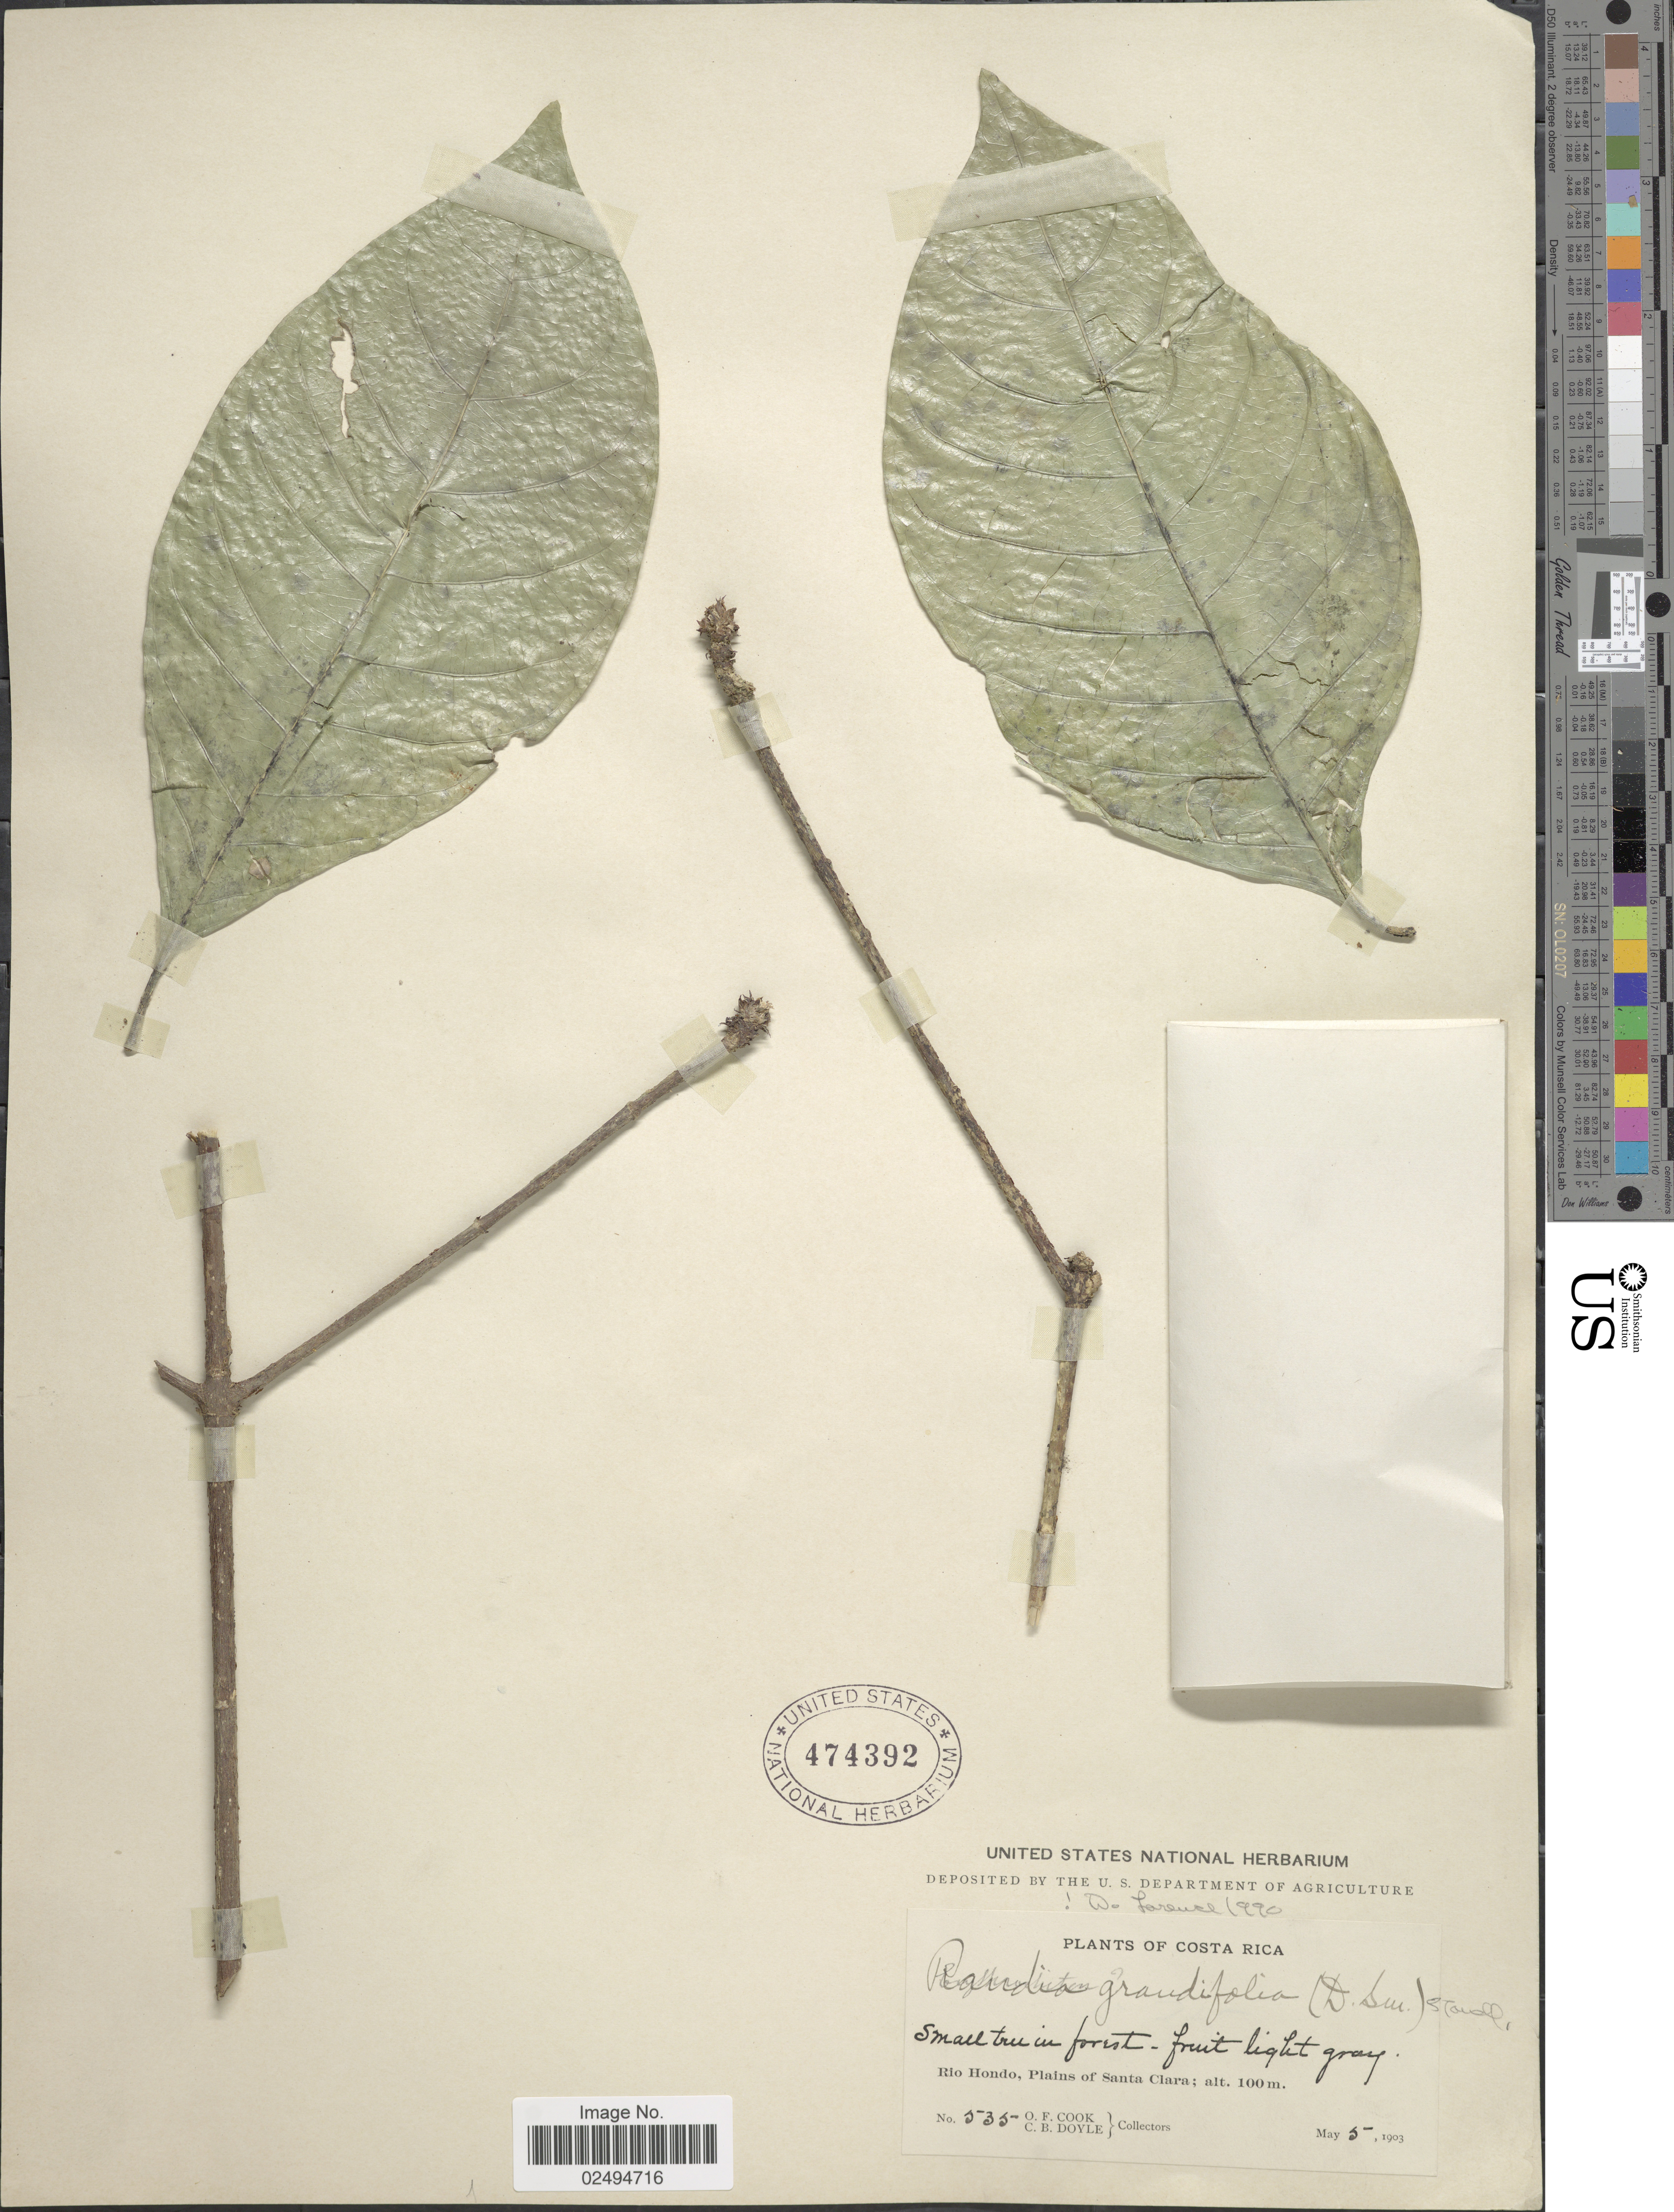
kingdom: Plantae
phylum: Tracheophyta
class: Magnoliopsida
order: Gentianales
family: Rubiaceae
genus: Randia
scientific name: Randia grandifolia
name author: (Donn. Sm.) Standl.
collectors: O. F. Cook & C. Doyle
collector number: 535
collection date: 1903-05-05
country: Costa Rica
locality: Rio Hondo, Plains of Santa Clara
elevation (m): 100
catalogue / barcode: US 474392